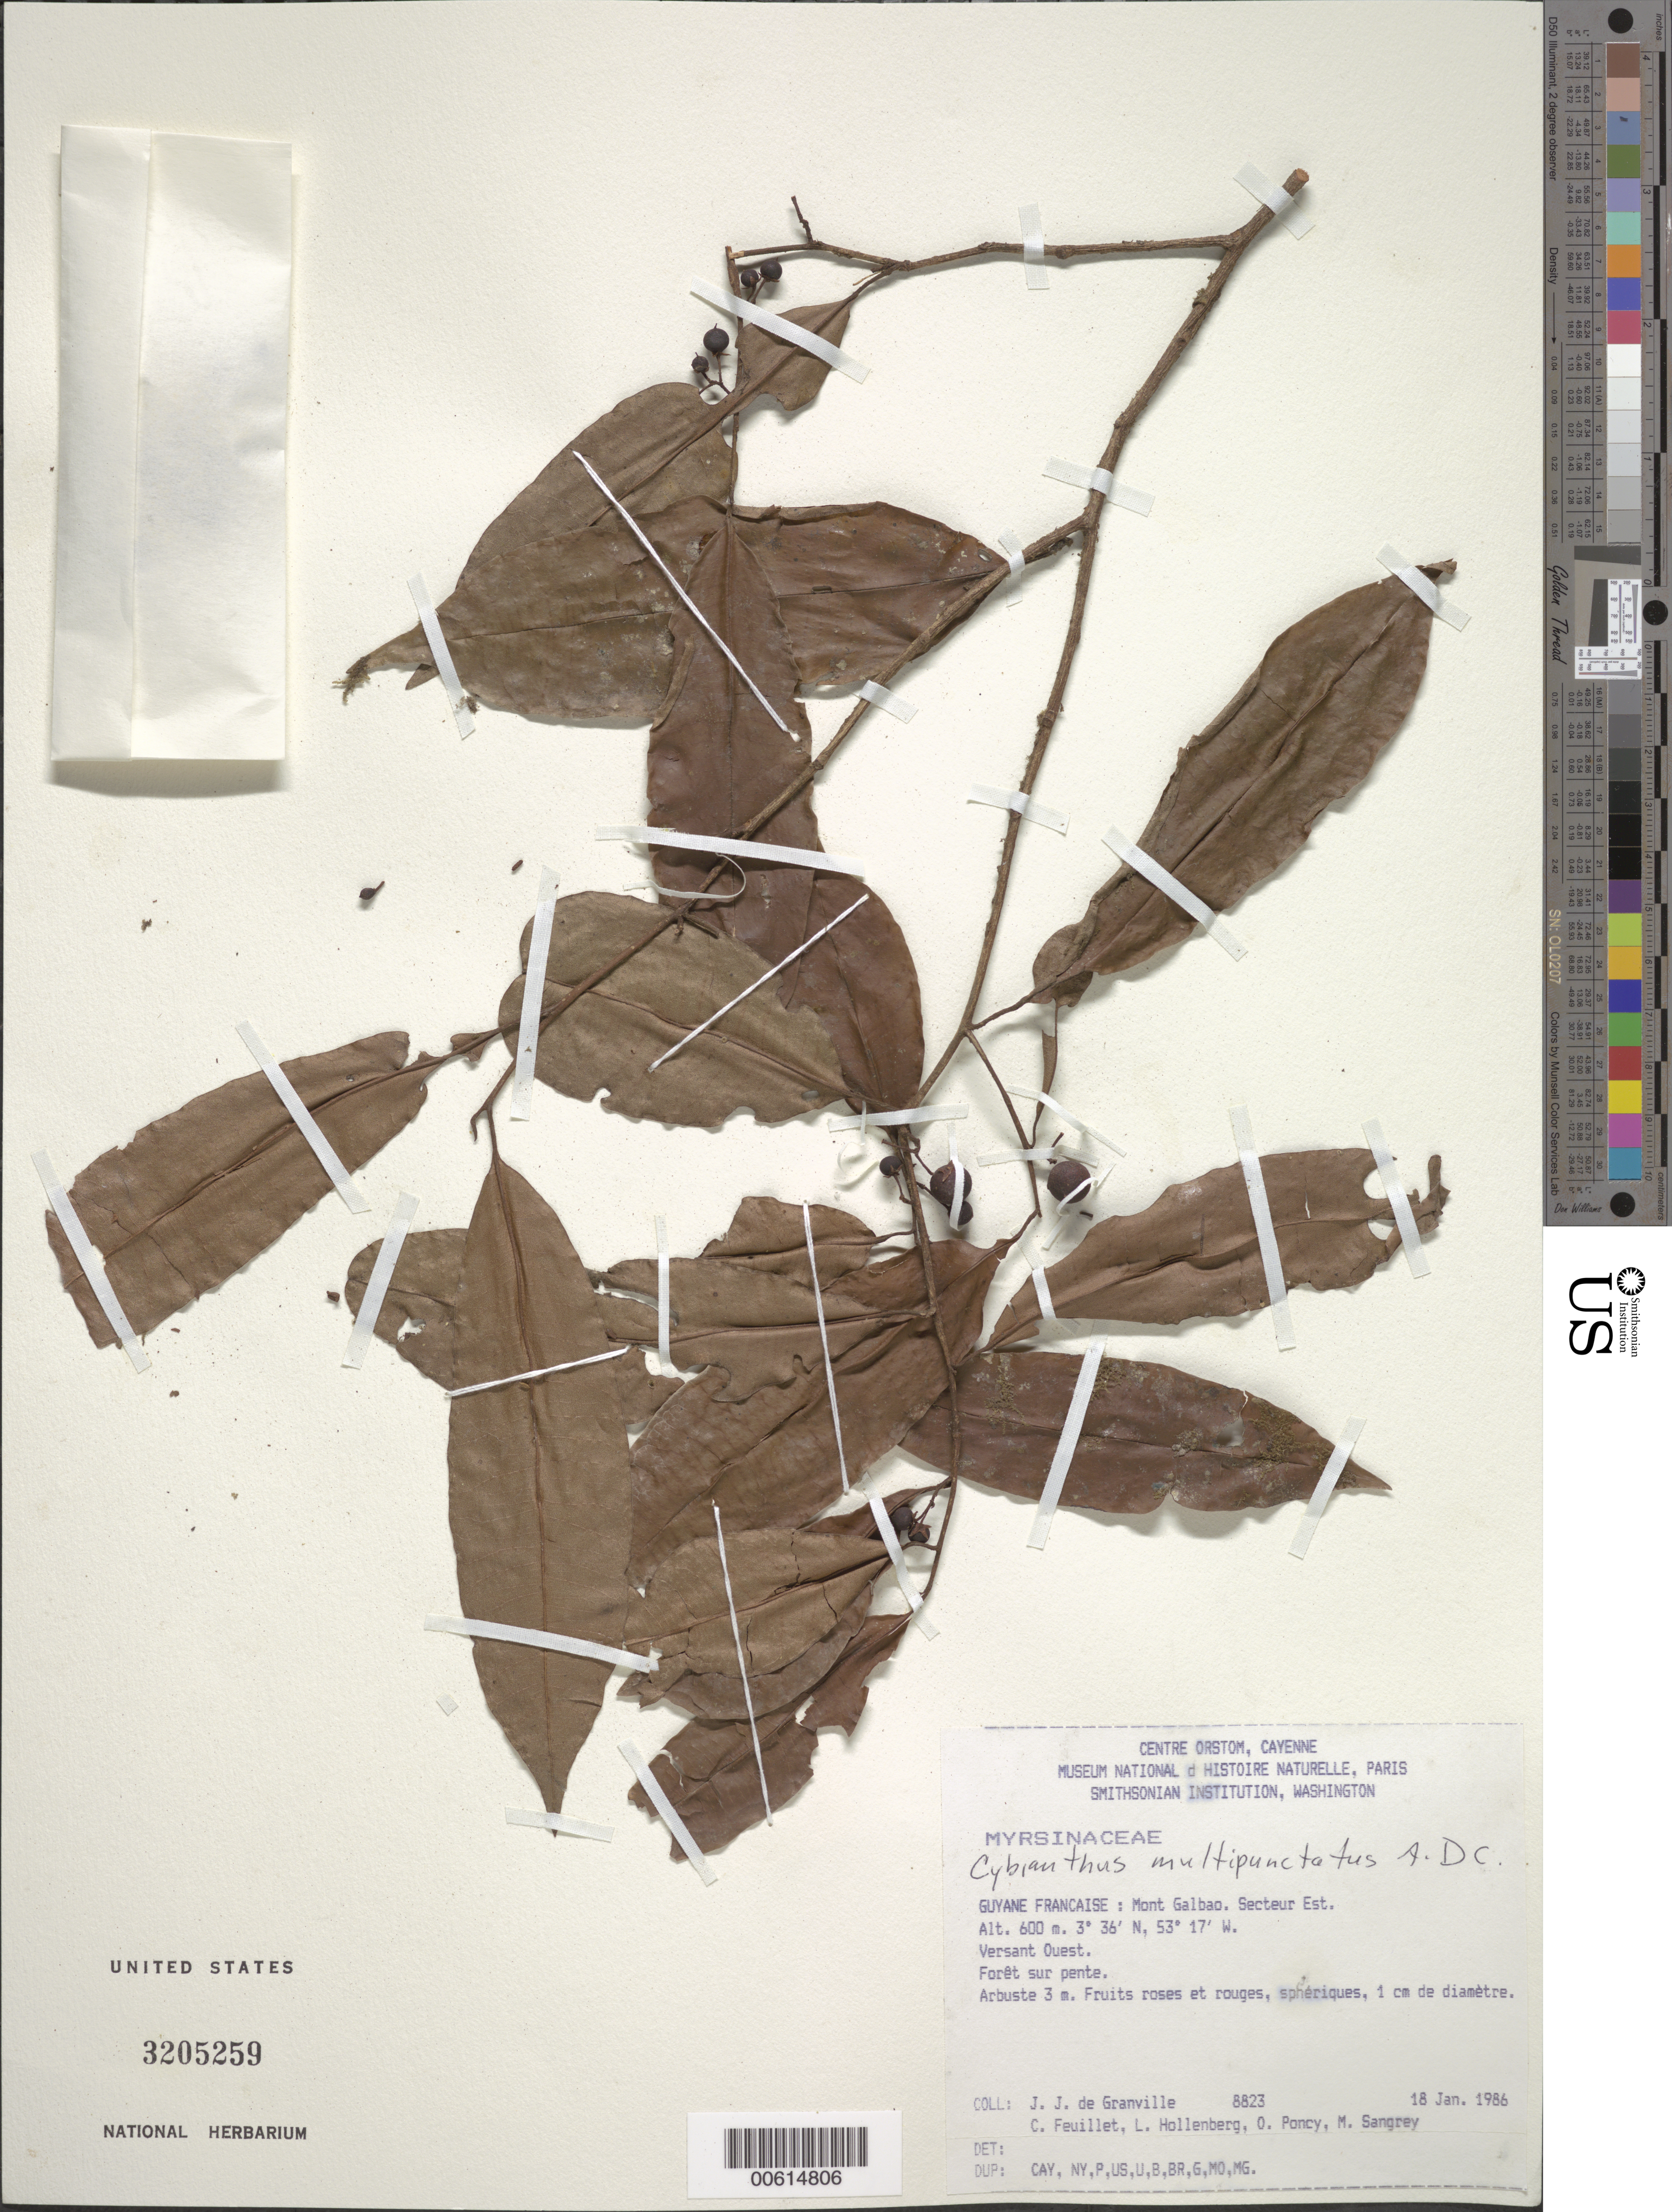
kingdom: Plantae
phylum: Tracheophyta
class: Magnoliopsida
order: Ericales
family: Primulaceae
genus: Cybianthus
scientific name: Cybianthus guyanensis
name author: (A. DC.) Miq.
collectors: J.-J. de Granville, C. Feuillet, L. Hollenberg, O. Poncy & M. S. Sangrey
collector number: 8823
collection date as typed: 18-Jan-86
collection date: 1986-01-18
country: French Guiana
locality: Mont Galbao. Secteur Est. Versant Ouest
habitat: Forêt sur pente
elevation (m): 600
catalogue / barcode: US 3205259